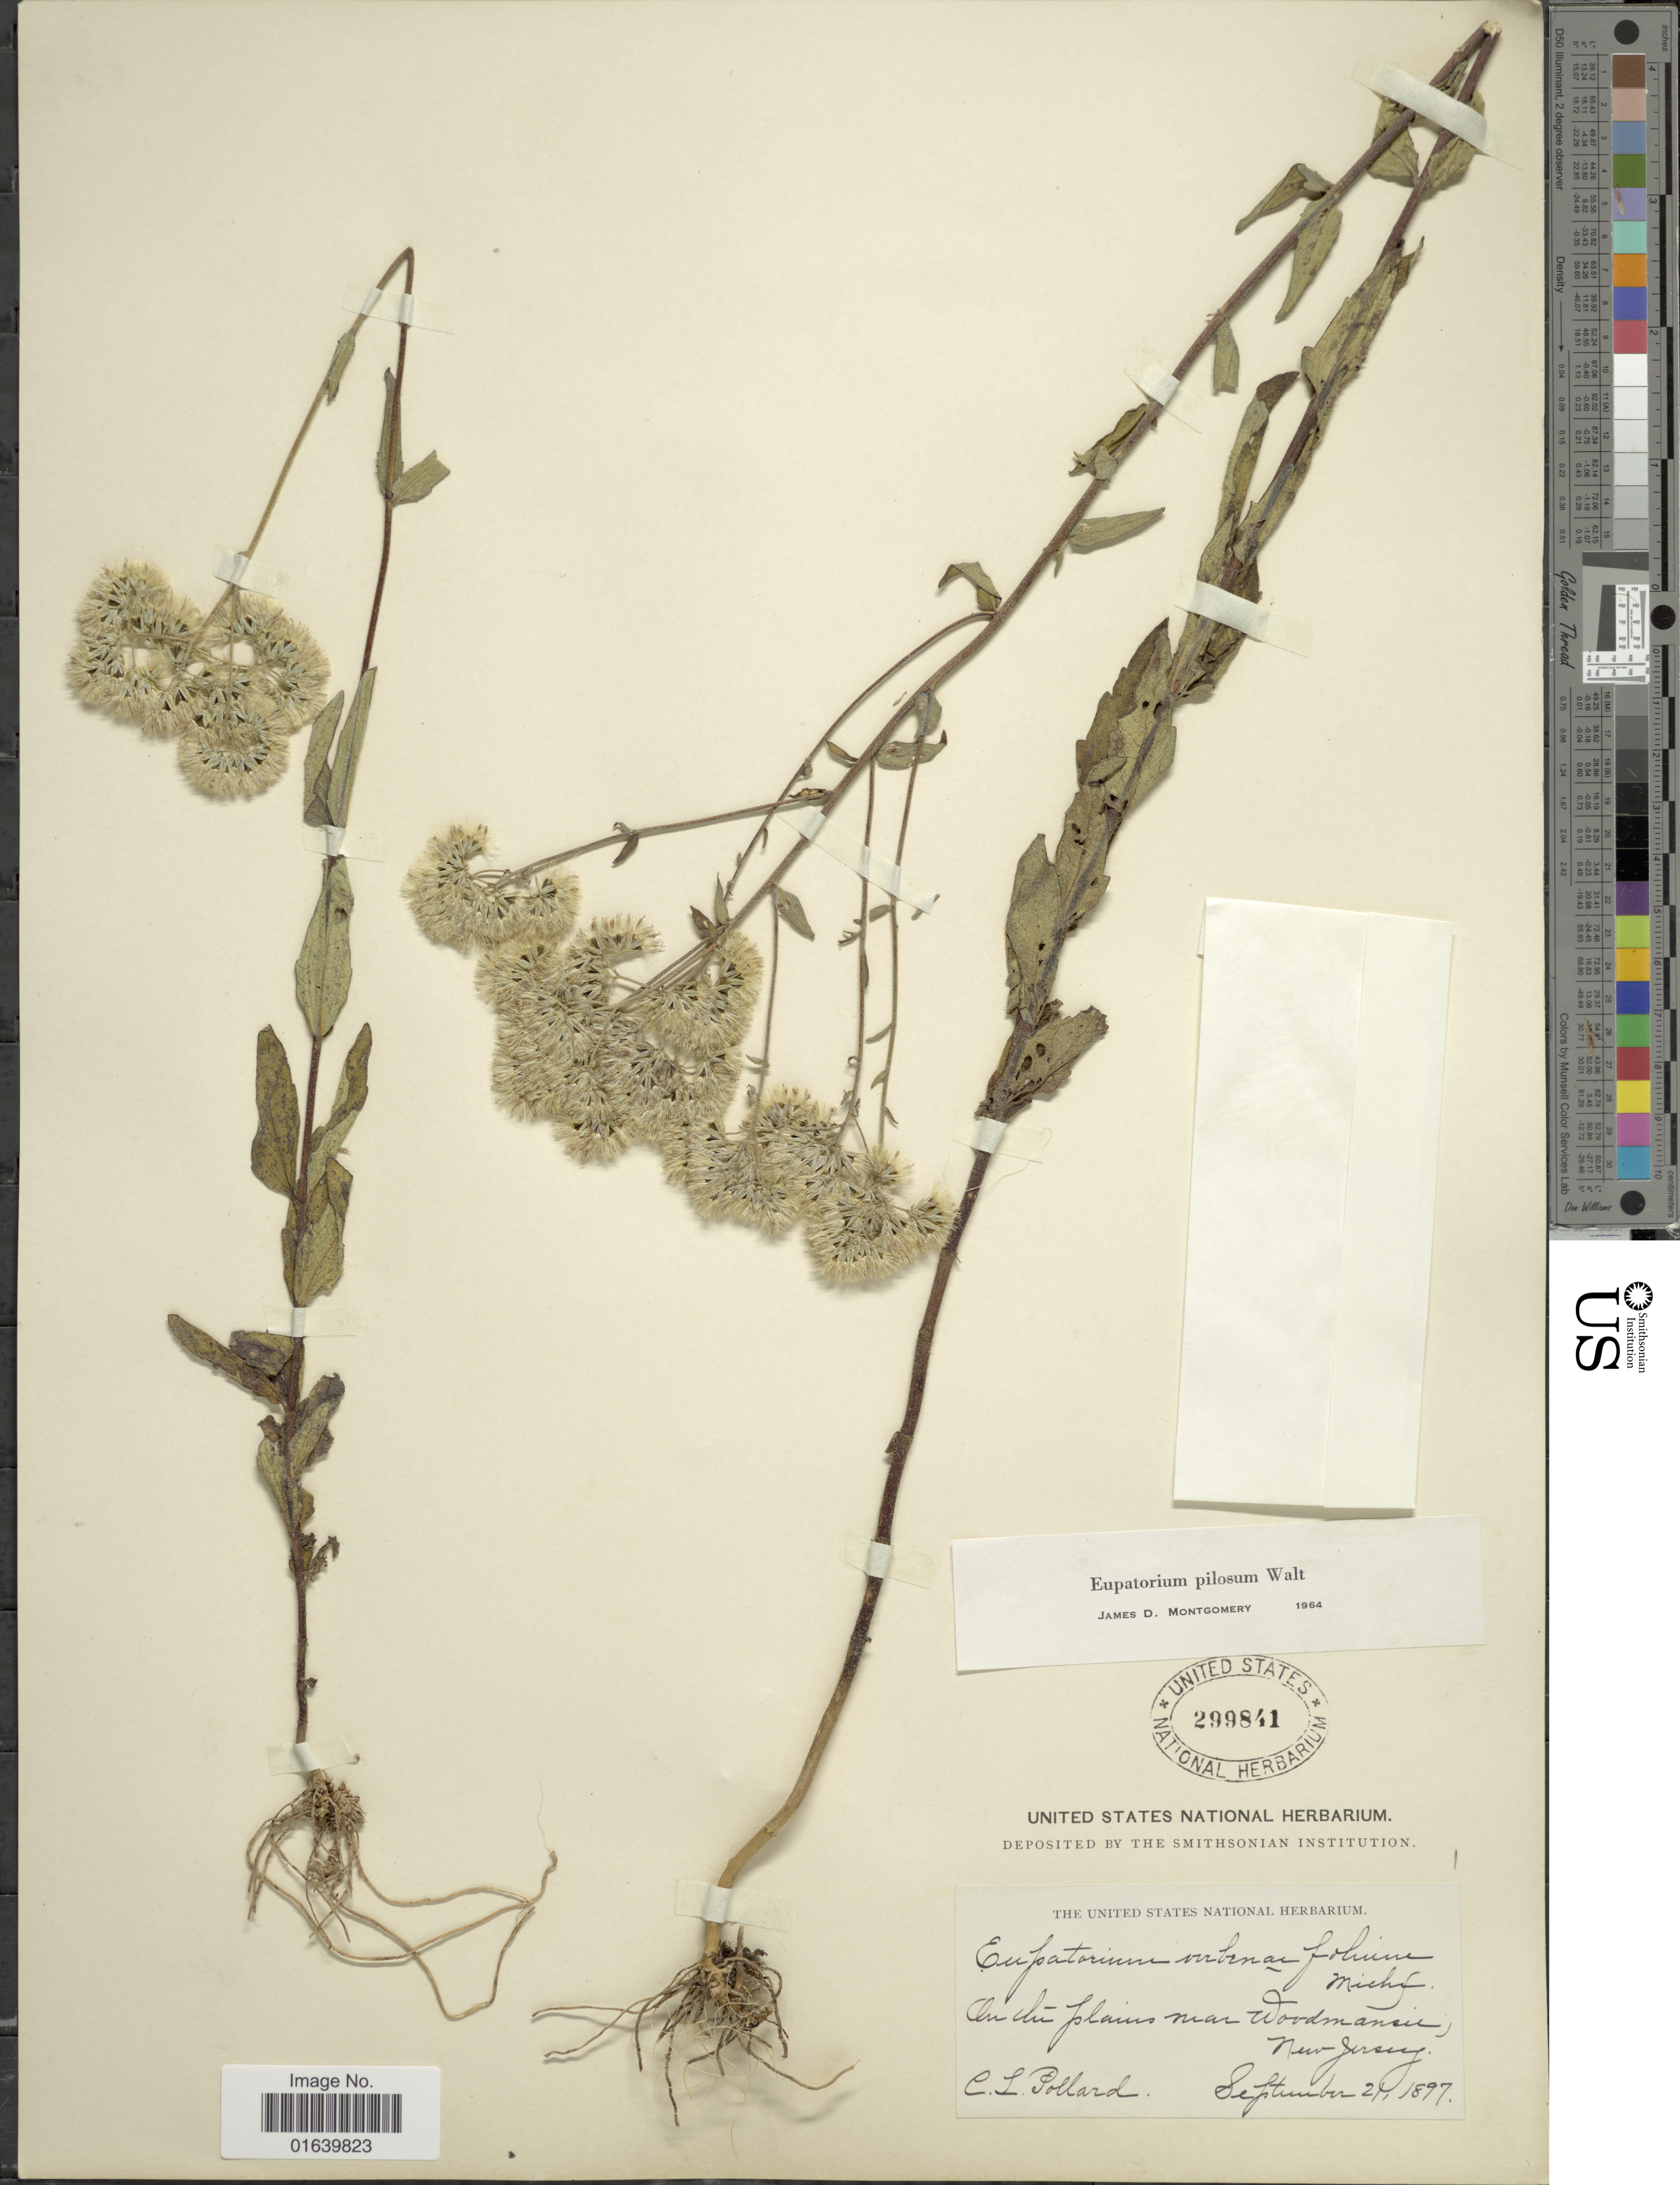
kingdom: Plantae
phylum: Tracheophyta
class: Magnoliopsida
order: Asterales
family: Asteraceae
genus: Eupatorium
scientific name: Eupatorium pilosum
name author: Walter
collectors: C. L. Pollard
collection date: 1897-09-21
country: United States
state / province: New Jersey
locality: On the plains near Woodmansie.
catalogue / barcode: US 299841